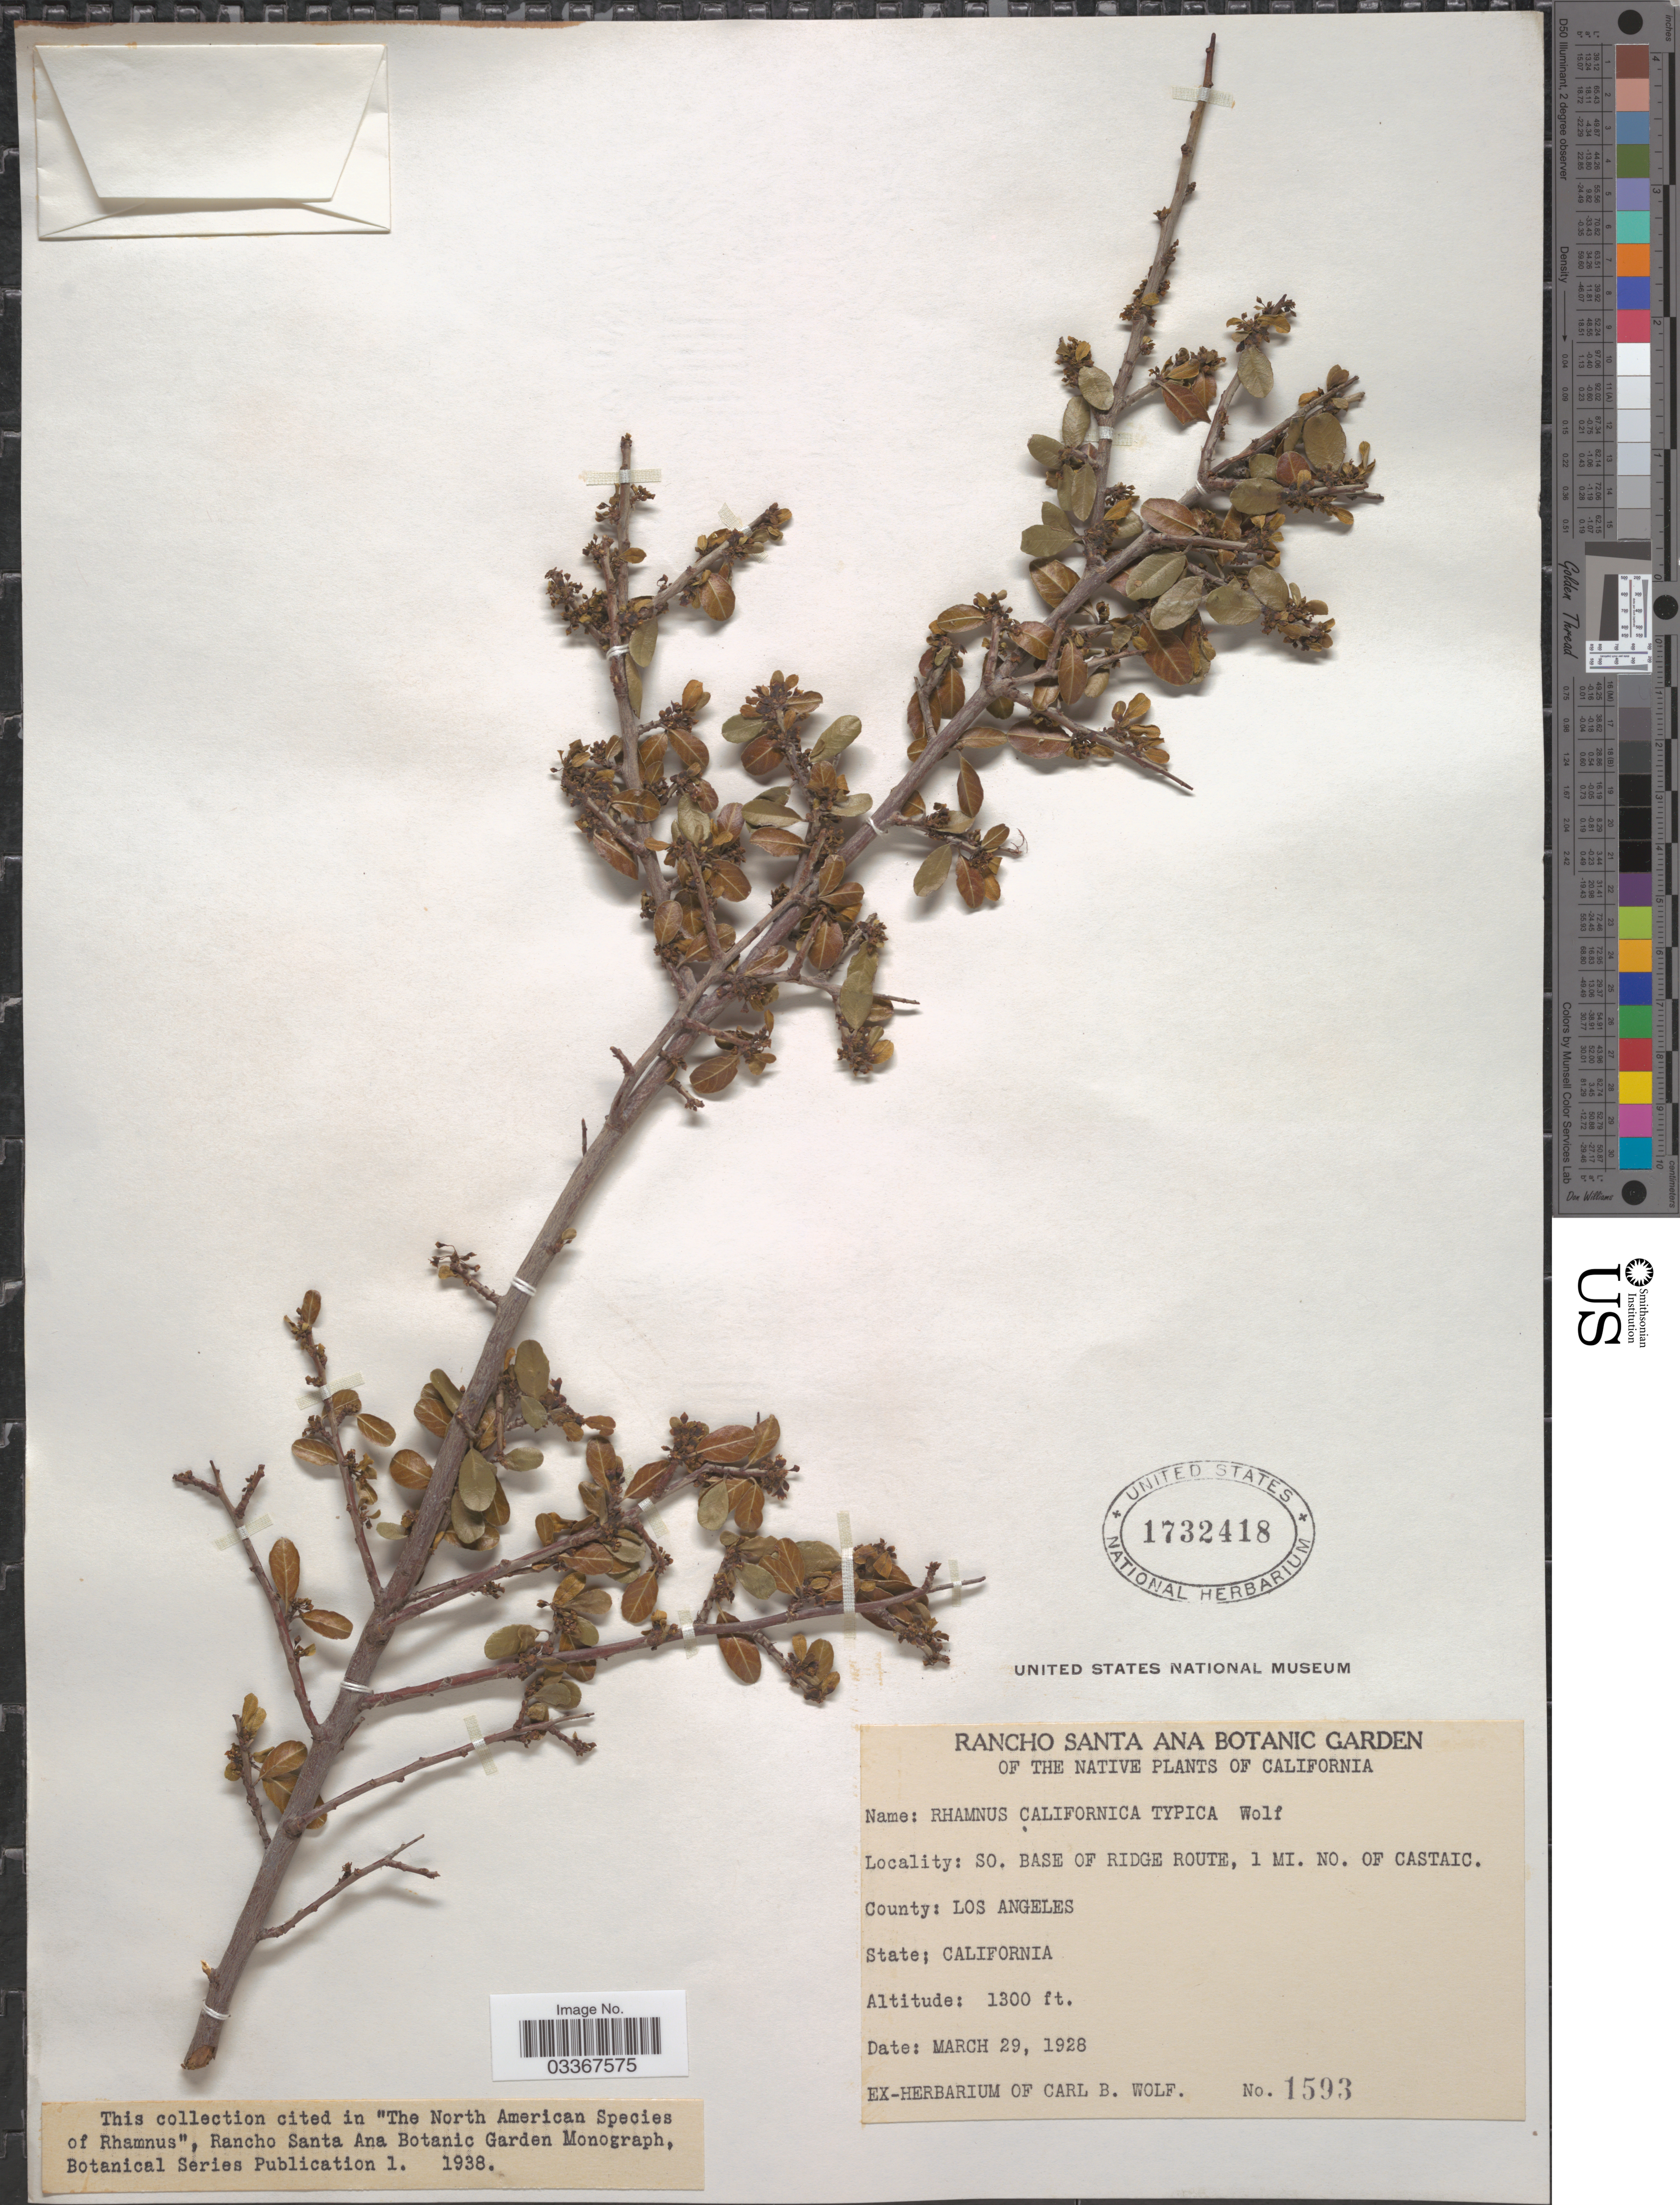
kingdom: Plantae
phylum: Tracheophyta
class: Magnoliopsida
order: Rosales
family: Rhamnaceae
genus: Rhamnus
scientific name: Rhamnus crocea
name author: Nutt.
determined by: Strong, Mark T., (BOT), Smithsonian Institution - National Museum of Natural History (UNITED STATES)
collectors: ex herb. Carl B. Wolf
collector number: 1593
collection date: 1928-03-29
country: United States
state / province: California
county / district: Los Angeles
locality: SO. base of Ridge Route, 1 mi. NO. of Castaic, County: Los Angeles.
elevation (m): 396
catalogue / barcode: US 1732418